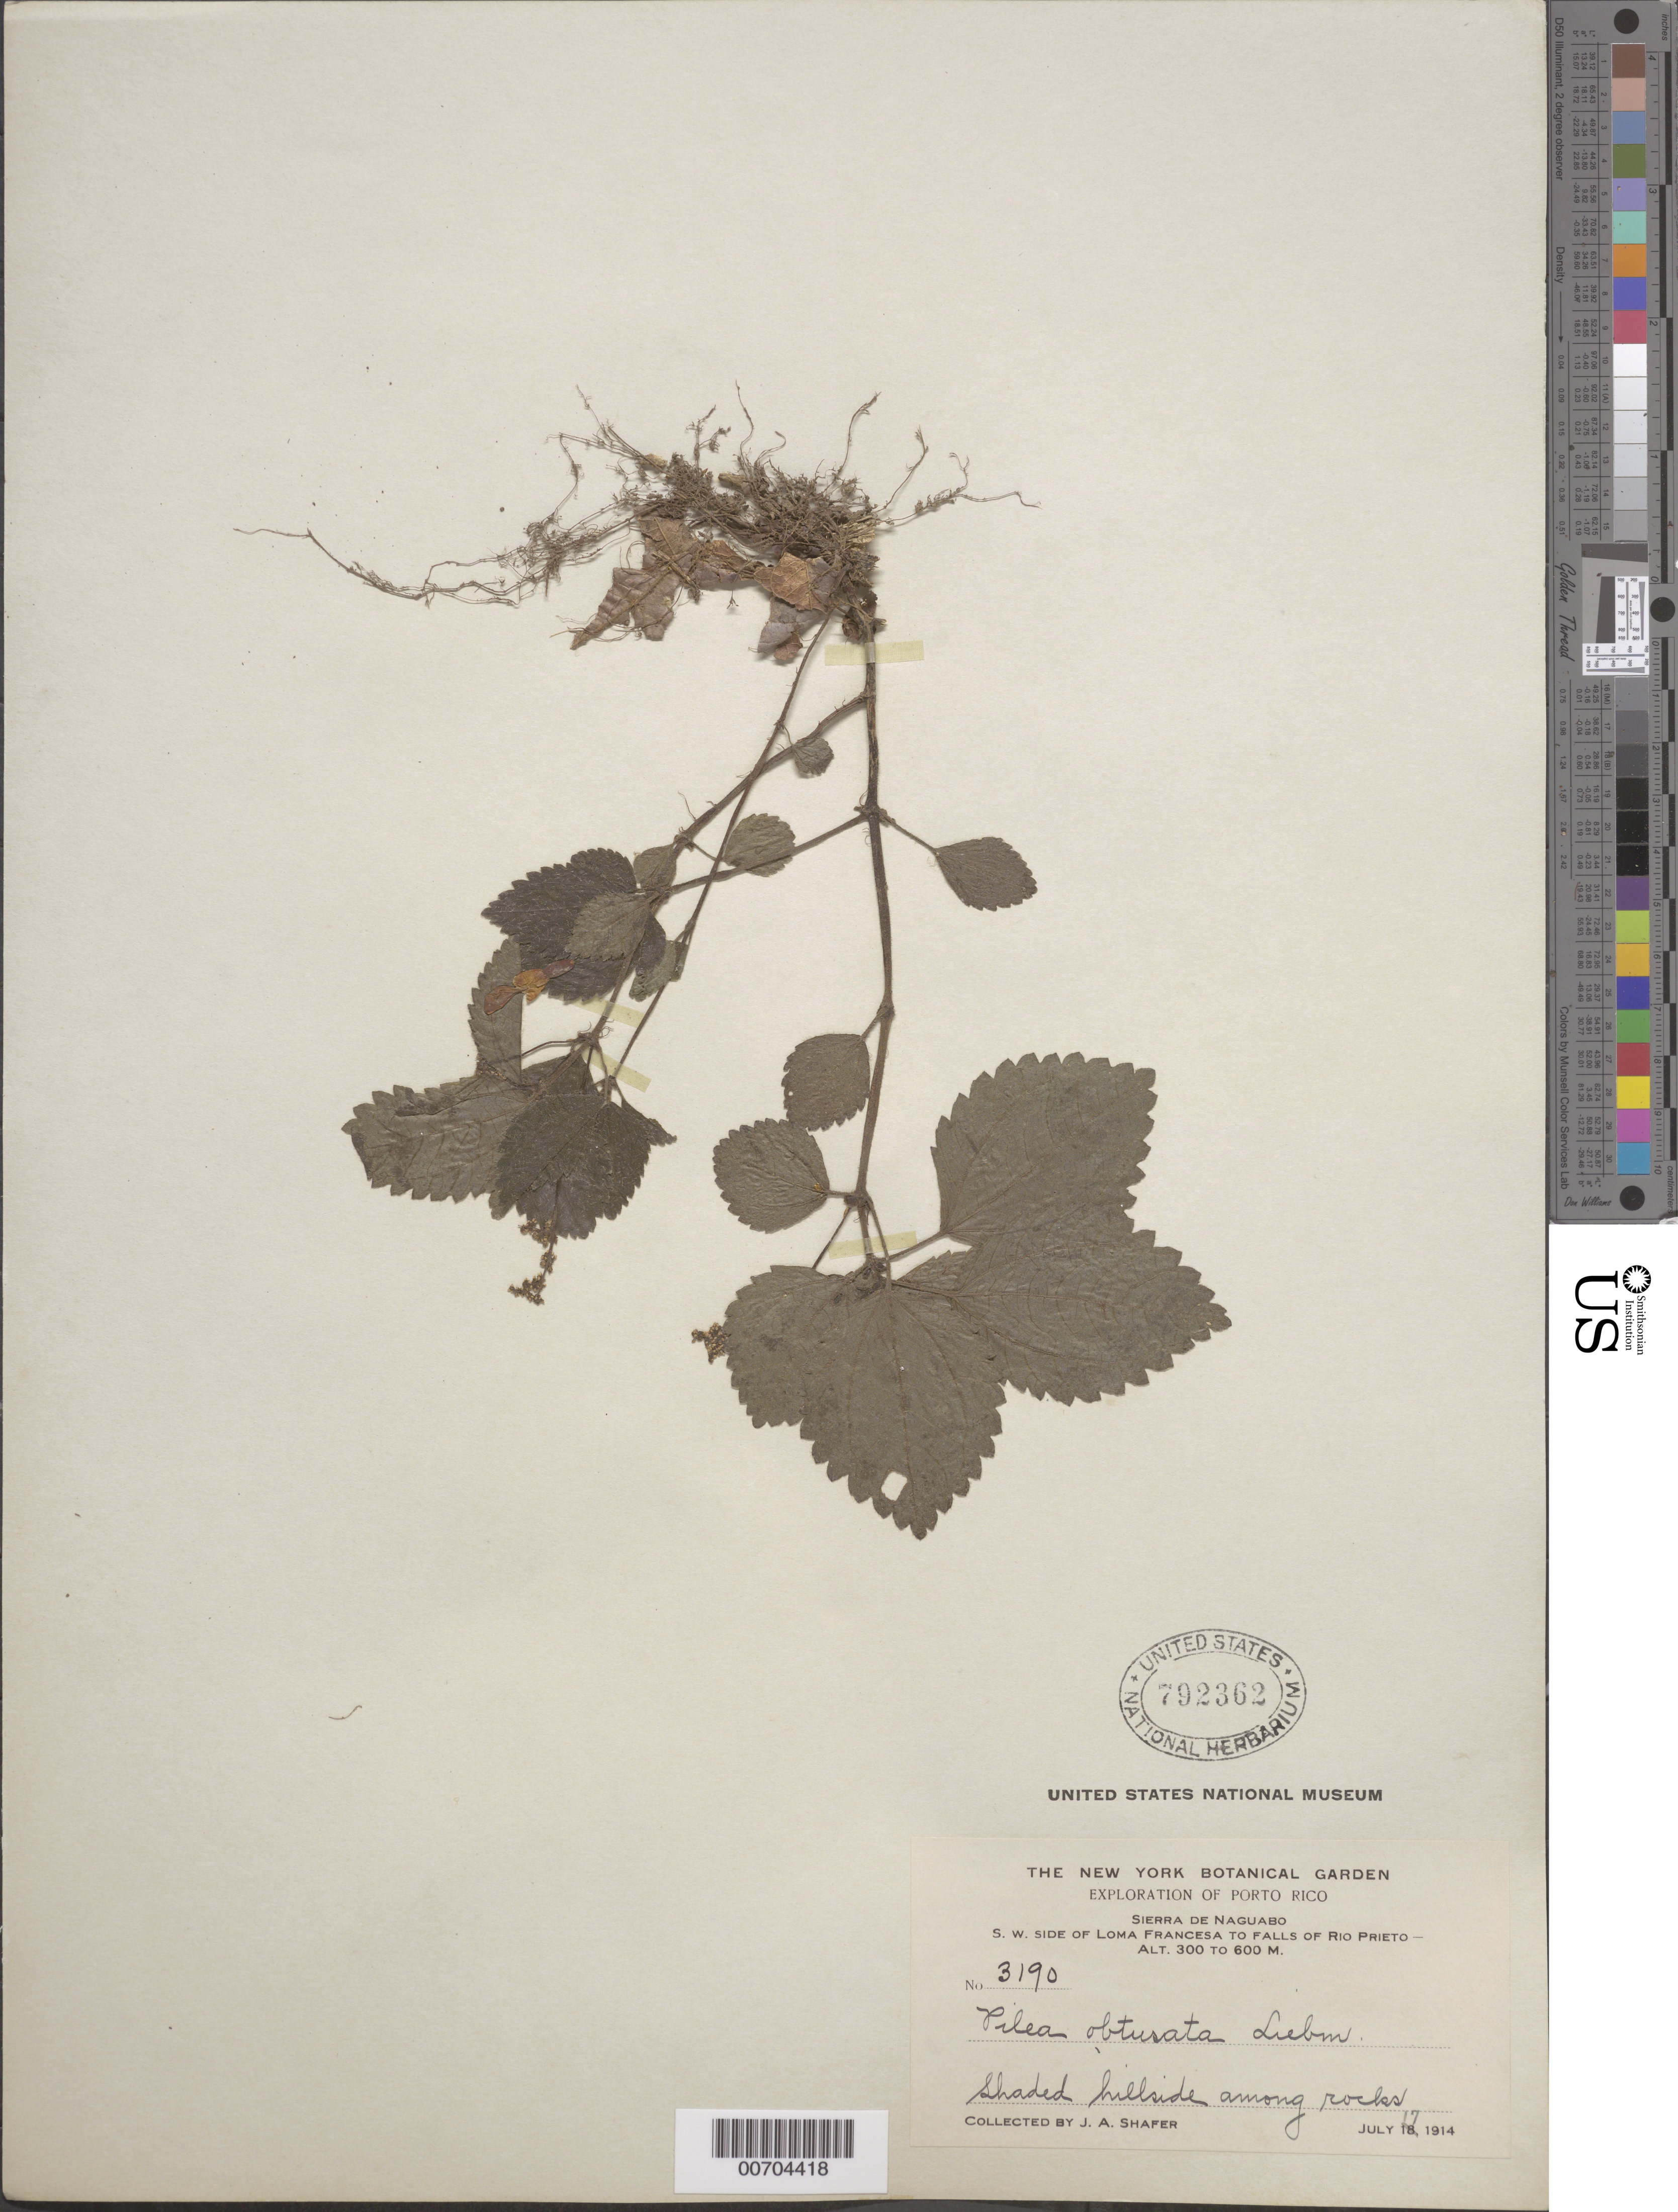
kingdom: Plantae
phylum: Tracheophyta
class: Magnoliopsida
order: Rosales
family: Urticaceae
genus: Pilea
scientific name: Pilea obtusata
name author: Liebm.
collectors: J. A. Shafer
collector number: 3190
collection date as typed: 17 Jul 1914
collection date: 1914-07-17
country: Puerto Rico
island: Greater Antilles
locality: Sierra de Naguabo: SW side of Loma Francesa to Falls of Río Prieto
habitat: Shaded hillside among rocks.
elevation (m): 300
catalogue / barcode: US 792362